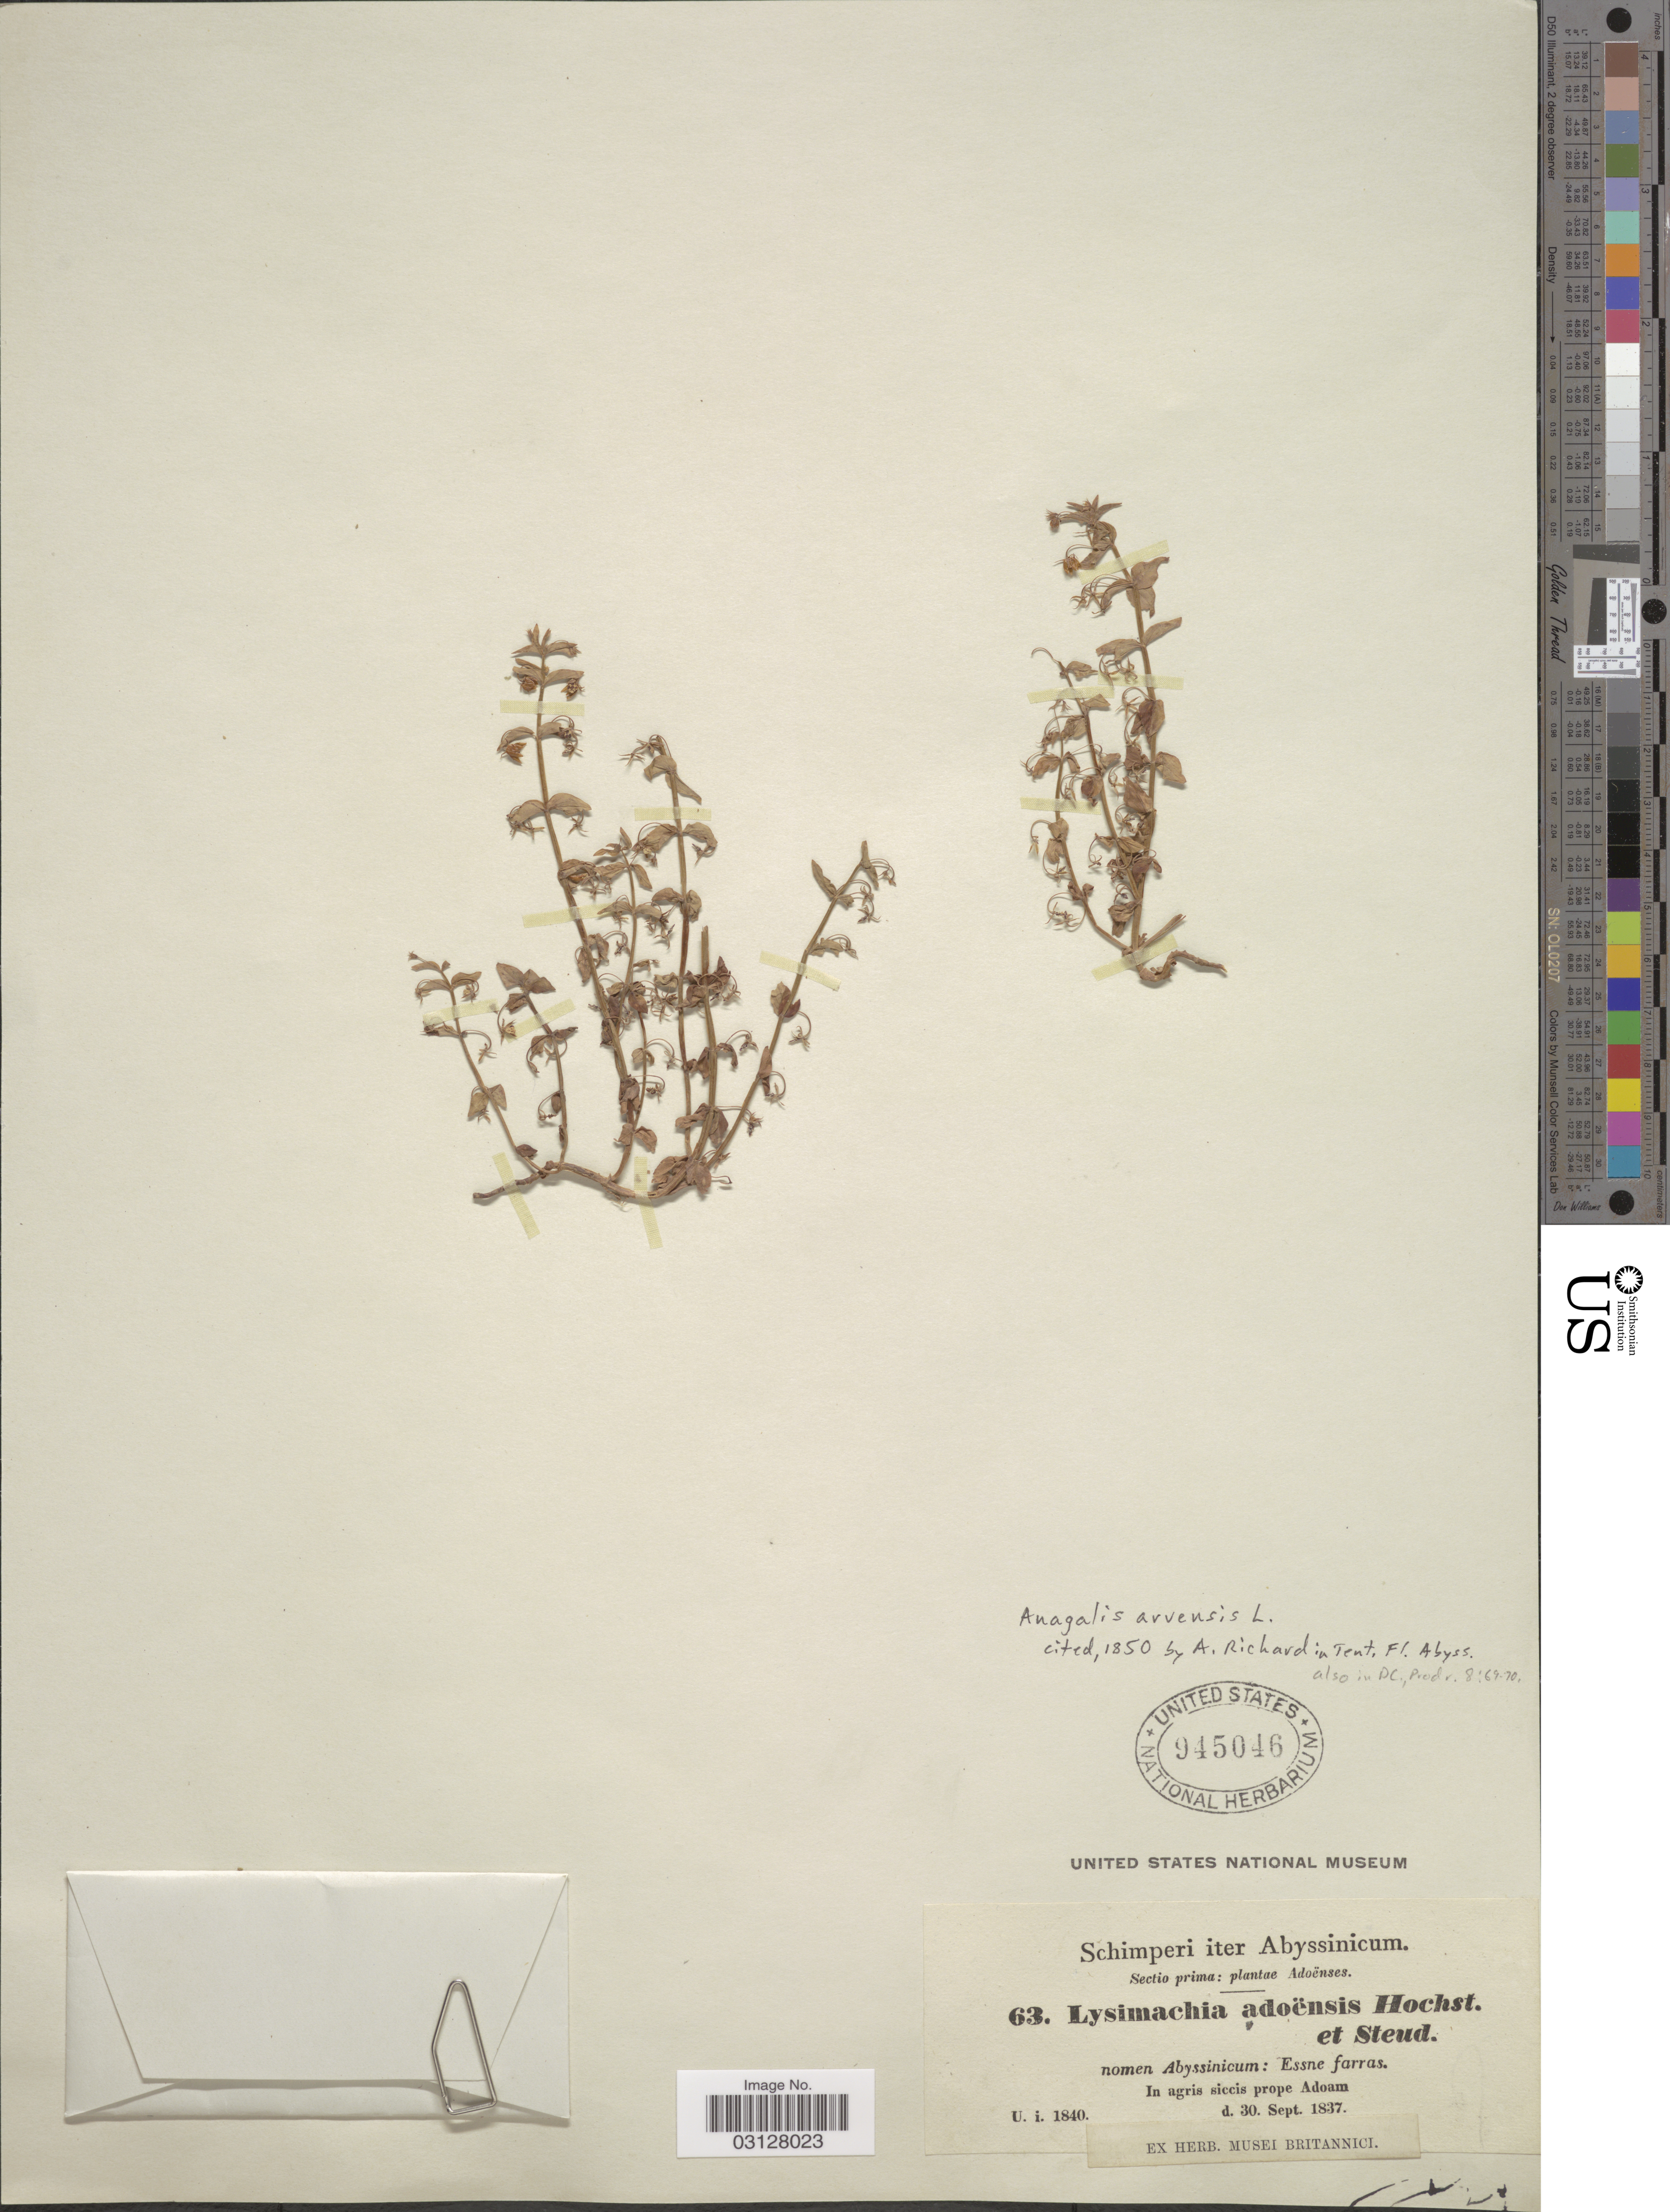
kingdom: Plantae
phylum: Tracheophyta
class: Magnoliopsida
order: Ericales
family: Primulaceae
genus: Anagallis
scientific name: Anagallis arvensis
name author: L.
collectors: -. Schimper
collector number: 63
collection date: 1837-09-30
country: Eritrea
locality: Adoënses. Abyssinicum: Essne farras. In agris siccis prope Adoam.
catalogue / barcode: US 945046